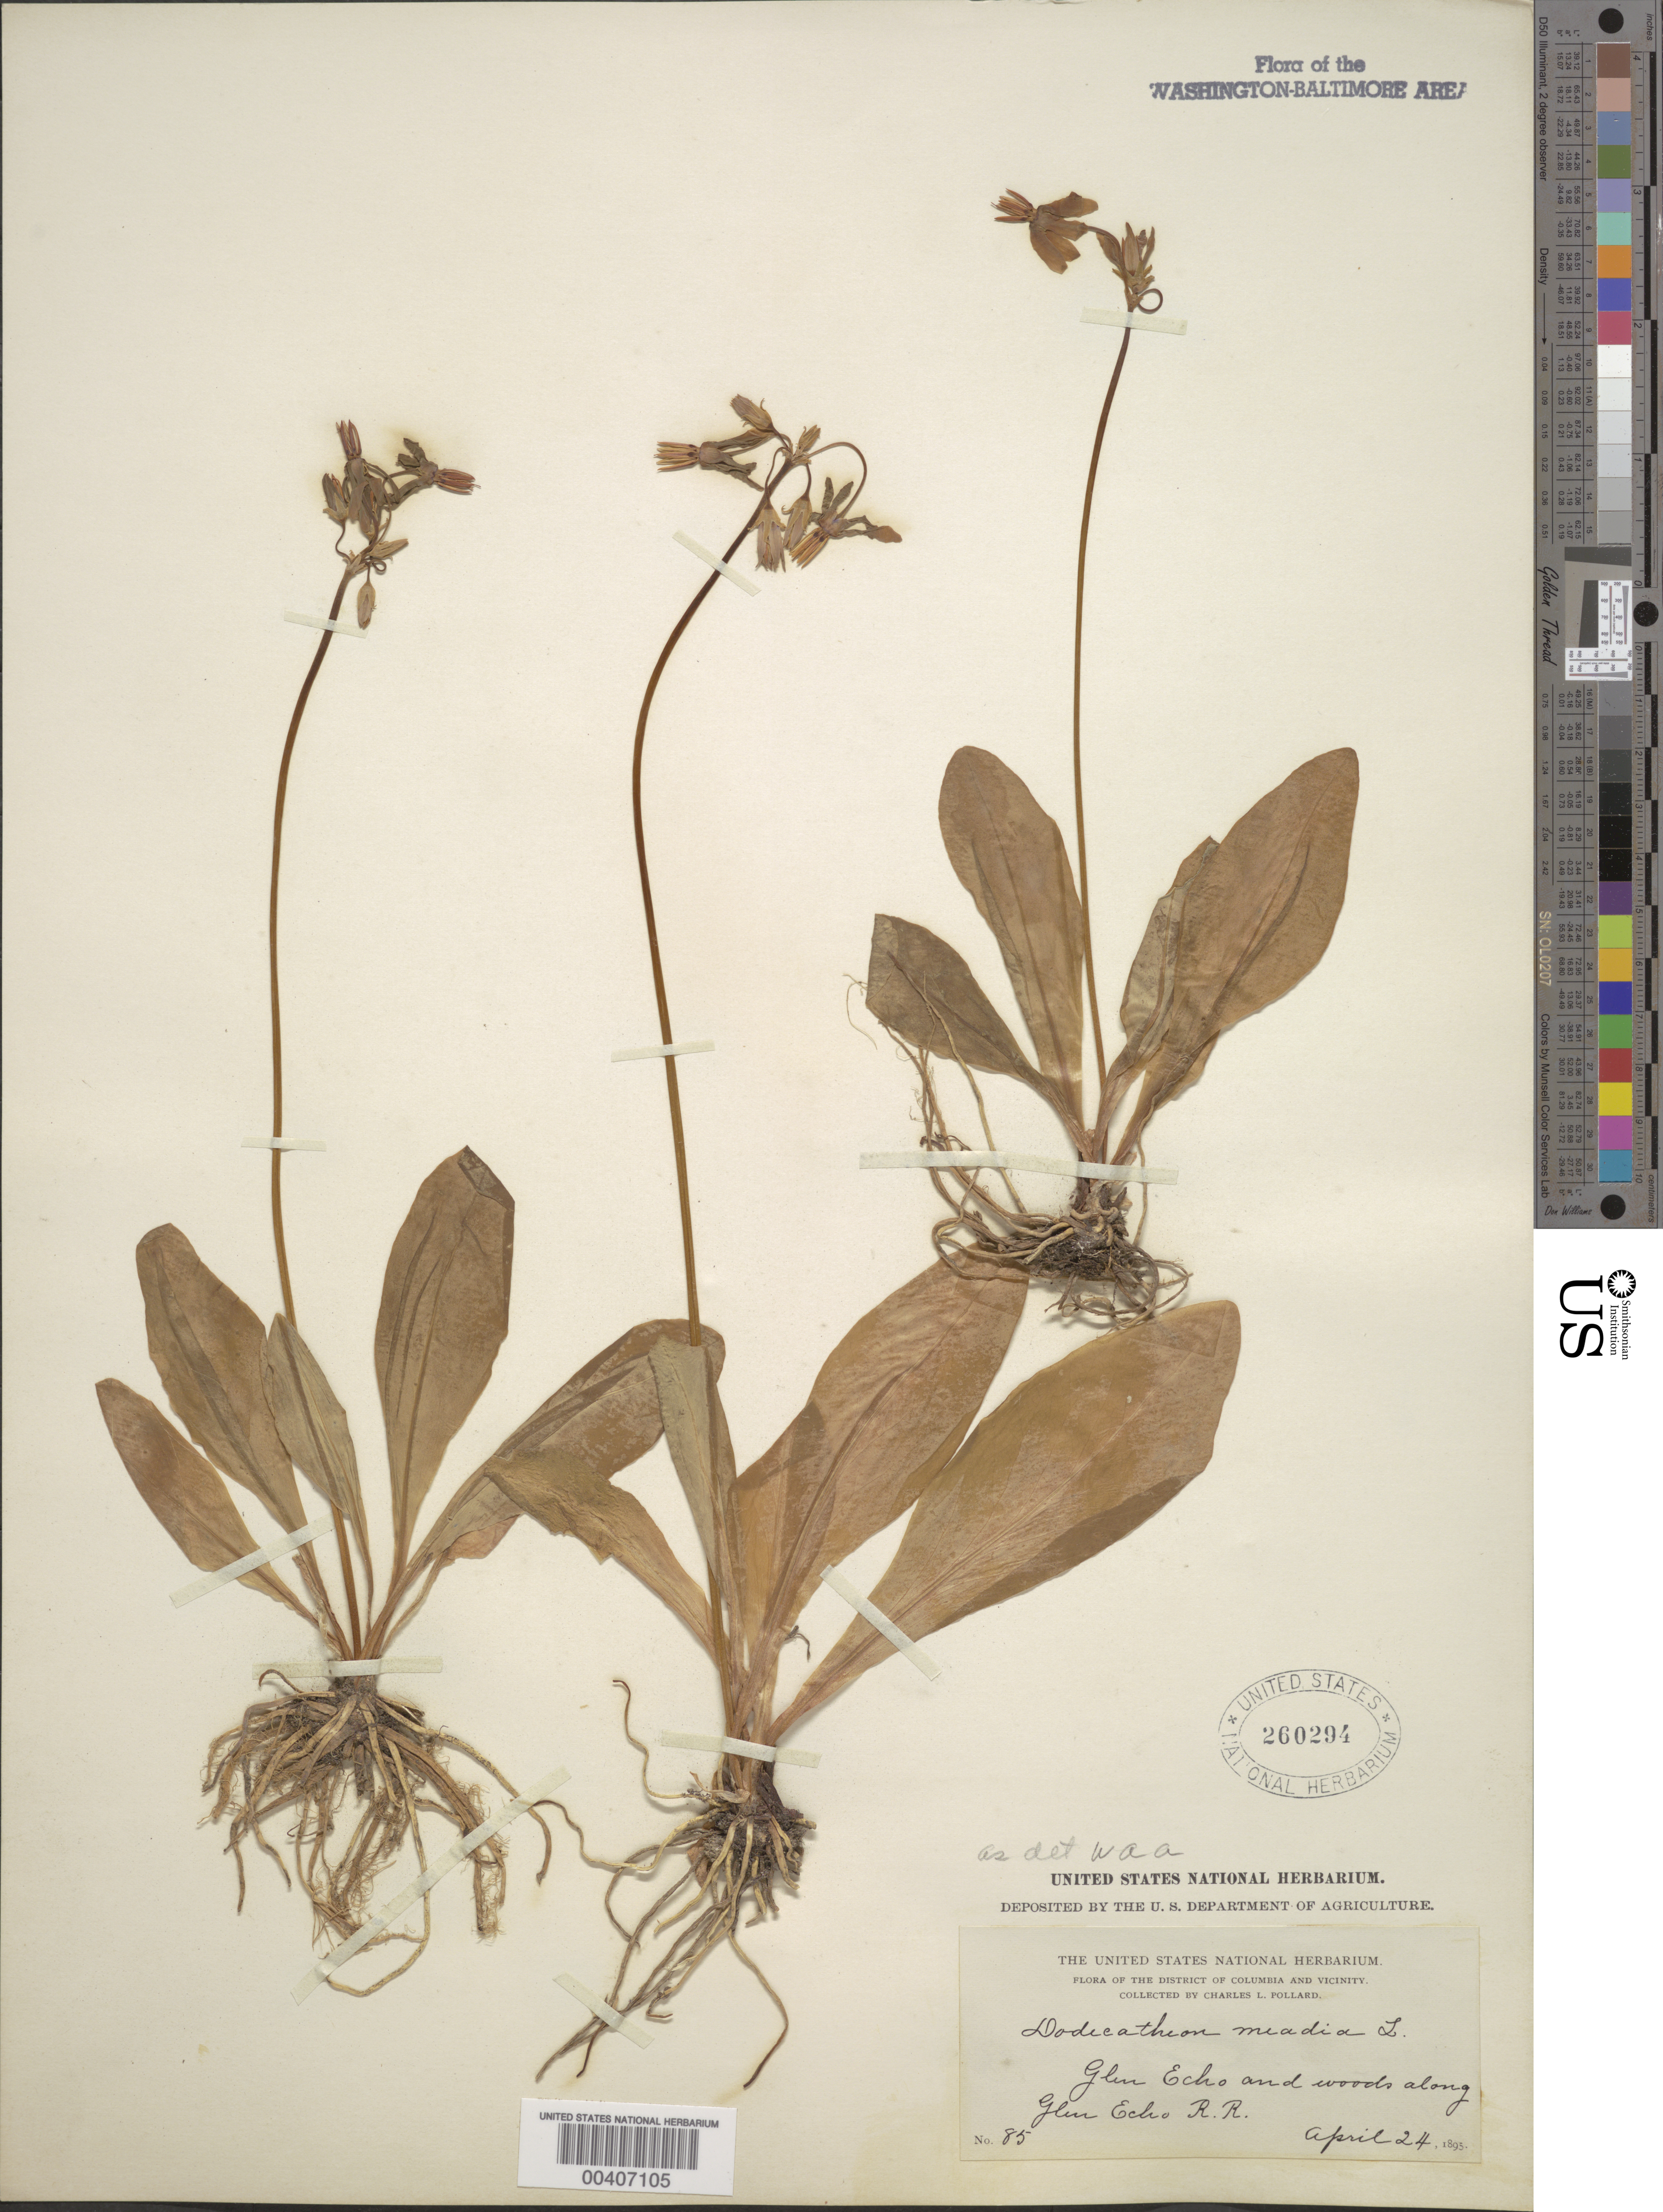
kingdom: Plantae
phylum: Tracheophyta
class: Magnoliopsida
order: Ericales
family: Primulaceae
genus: Primula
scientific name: Primula meadia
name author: (L.) A.R. Mast & Reveal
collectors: C. L. Pollard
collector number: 85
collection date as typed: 24 Apr 1895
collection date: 1895-04-24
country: United States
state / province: Maryland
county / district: Montgomery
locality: Glen Echo C. & O. Canal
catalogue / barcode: US 260294